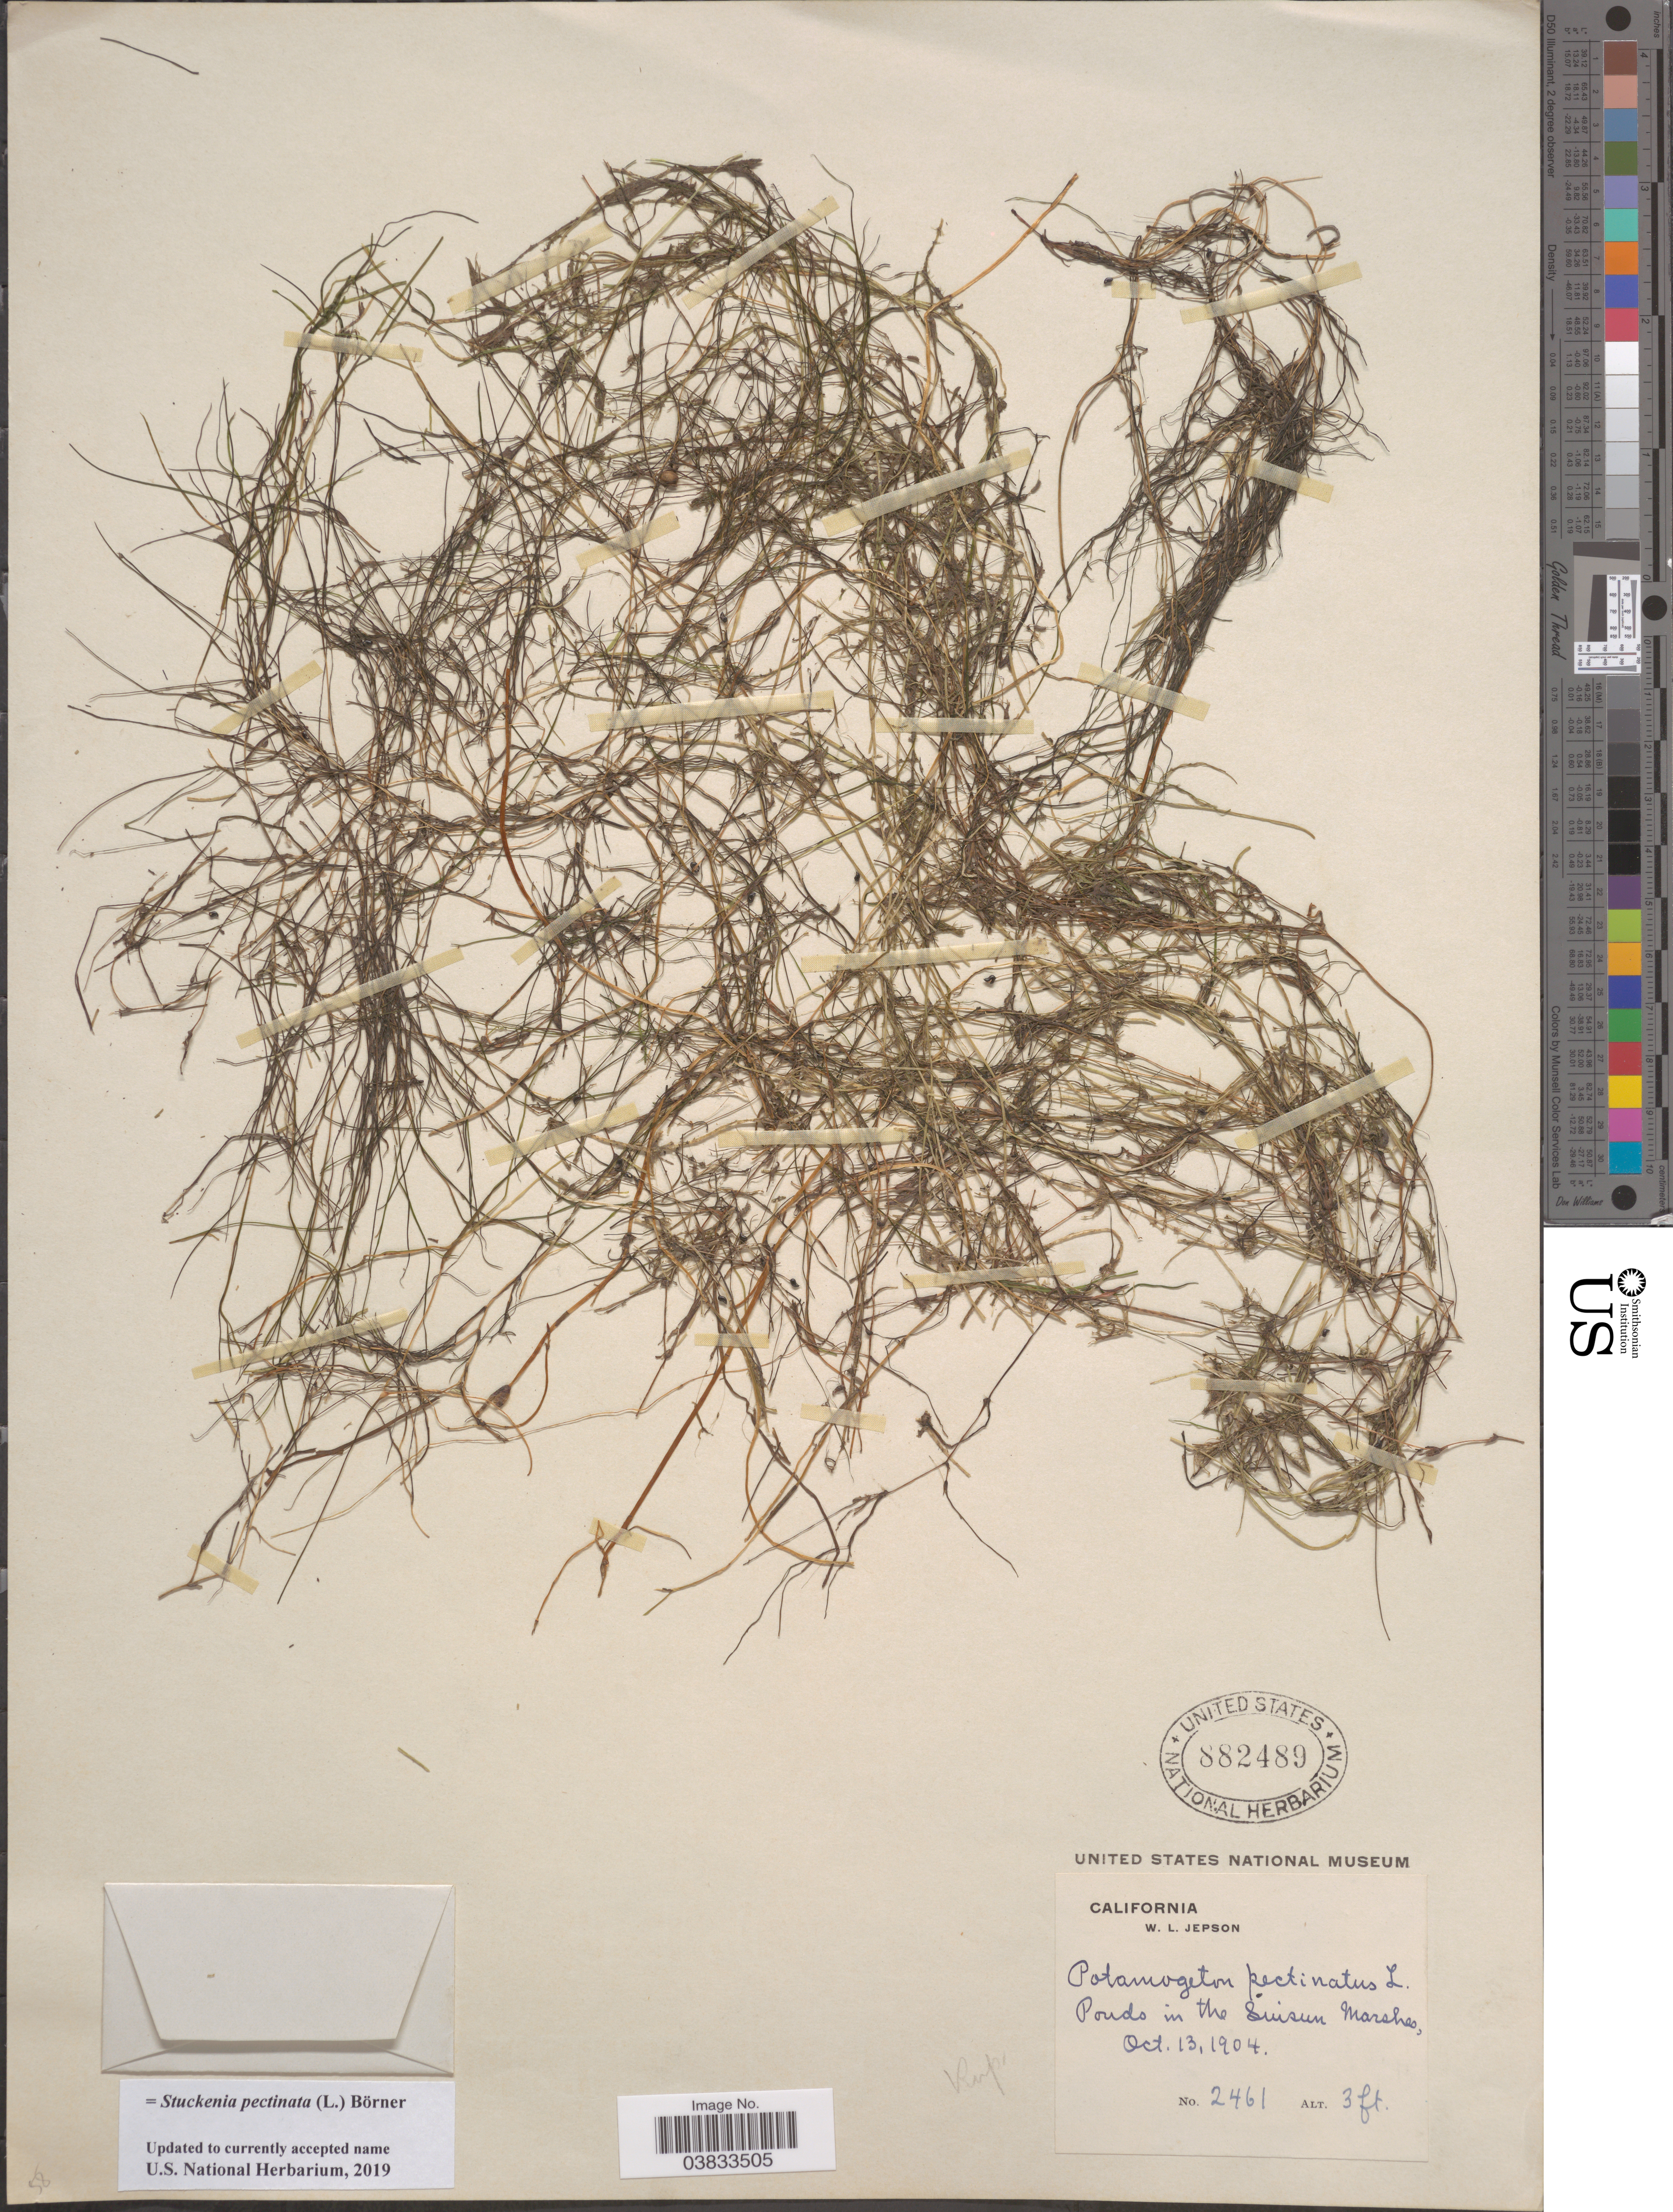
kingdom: Plantae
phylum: Tracheophyta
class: Liliopsida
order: Alismatales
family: Potamogetonaceae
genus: Stuckenia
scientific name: Stuckenia pectinata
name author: (L.) Börner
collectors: W. L. Jepson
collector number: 2461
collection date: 1904-10-13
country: United States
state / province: California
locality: Ponds in the Suisun Marshes.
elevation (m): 1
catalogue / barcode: US 882489